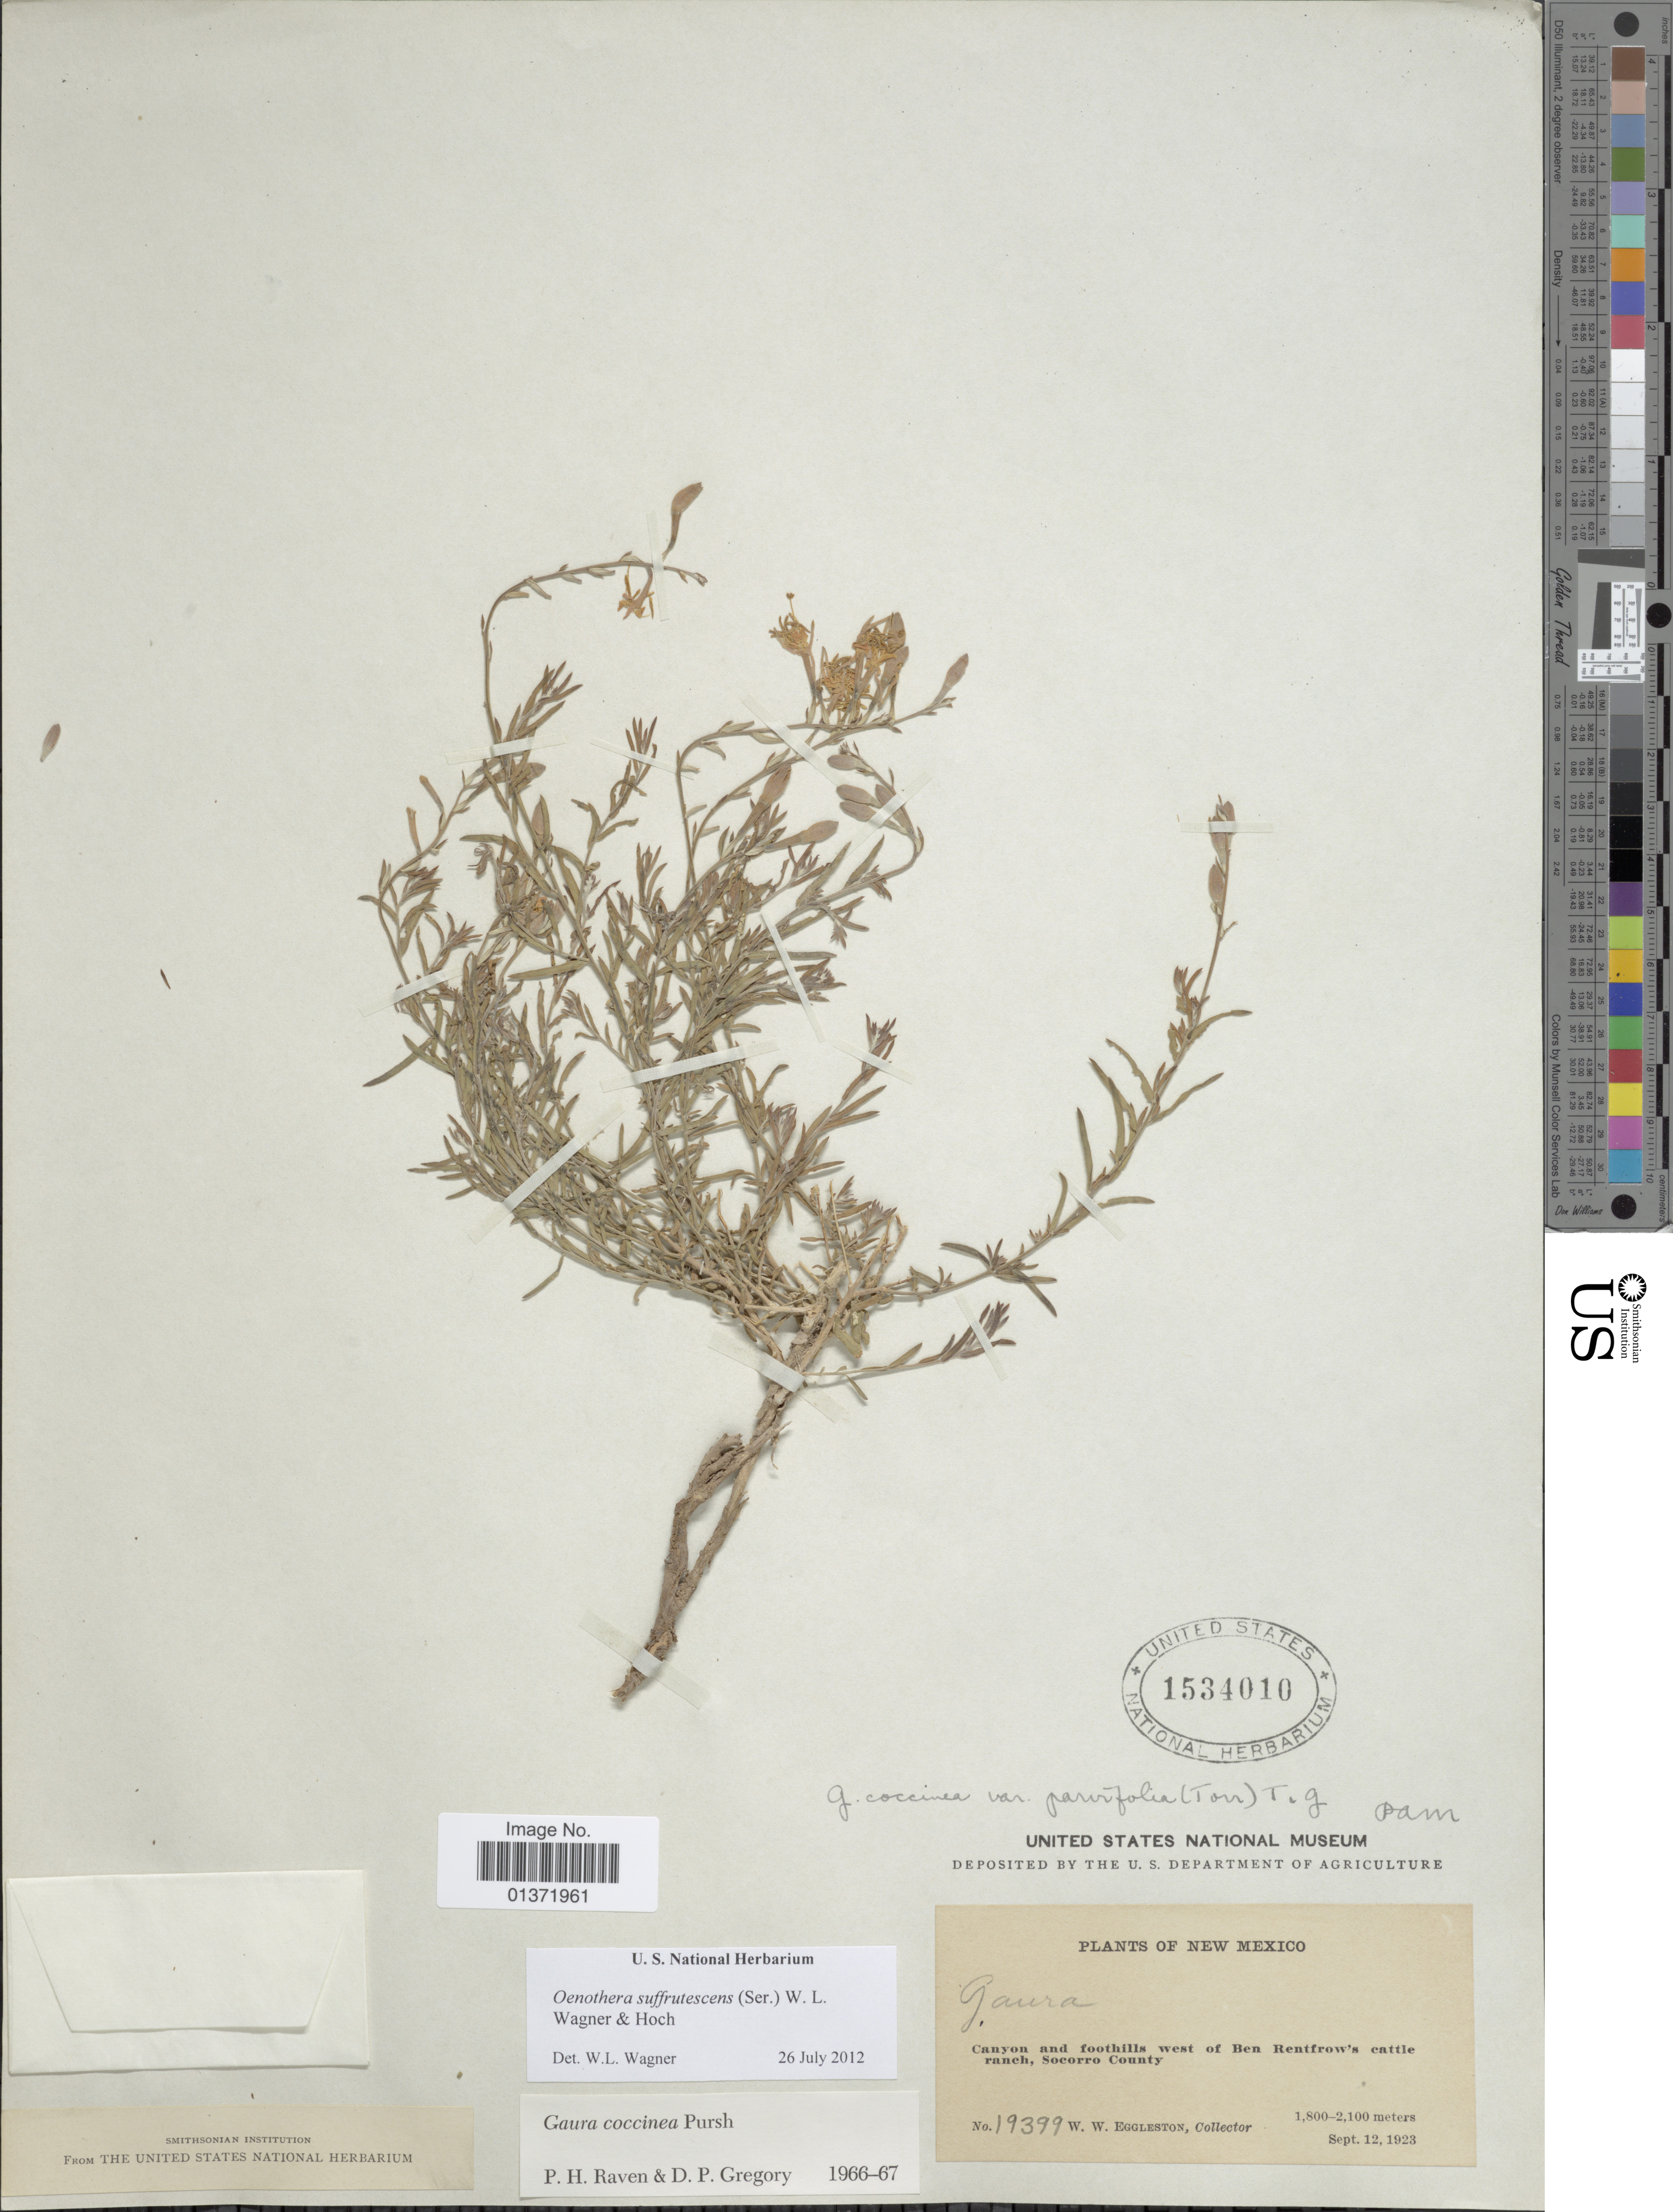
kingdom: Plantae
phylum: Tracheophyta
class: Magnoliopsida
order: Myrtales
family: Onagraceae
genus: Oenothera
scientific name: Oenothera suffrutescens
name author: (Ser.) W.L. Wagner & Hoch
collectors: W. W. Eggleston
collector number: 19399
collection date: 1923-09-12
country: United States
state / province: New Mexico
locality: Canyon and foothills west of Ben Rentfrow's cattle ranch, Socorro County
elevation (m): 1800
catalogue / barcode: US 1534010